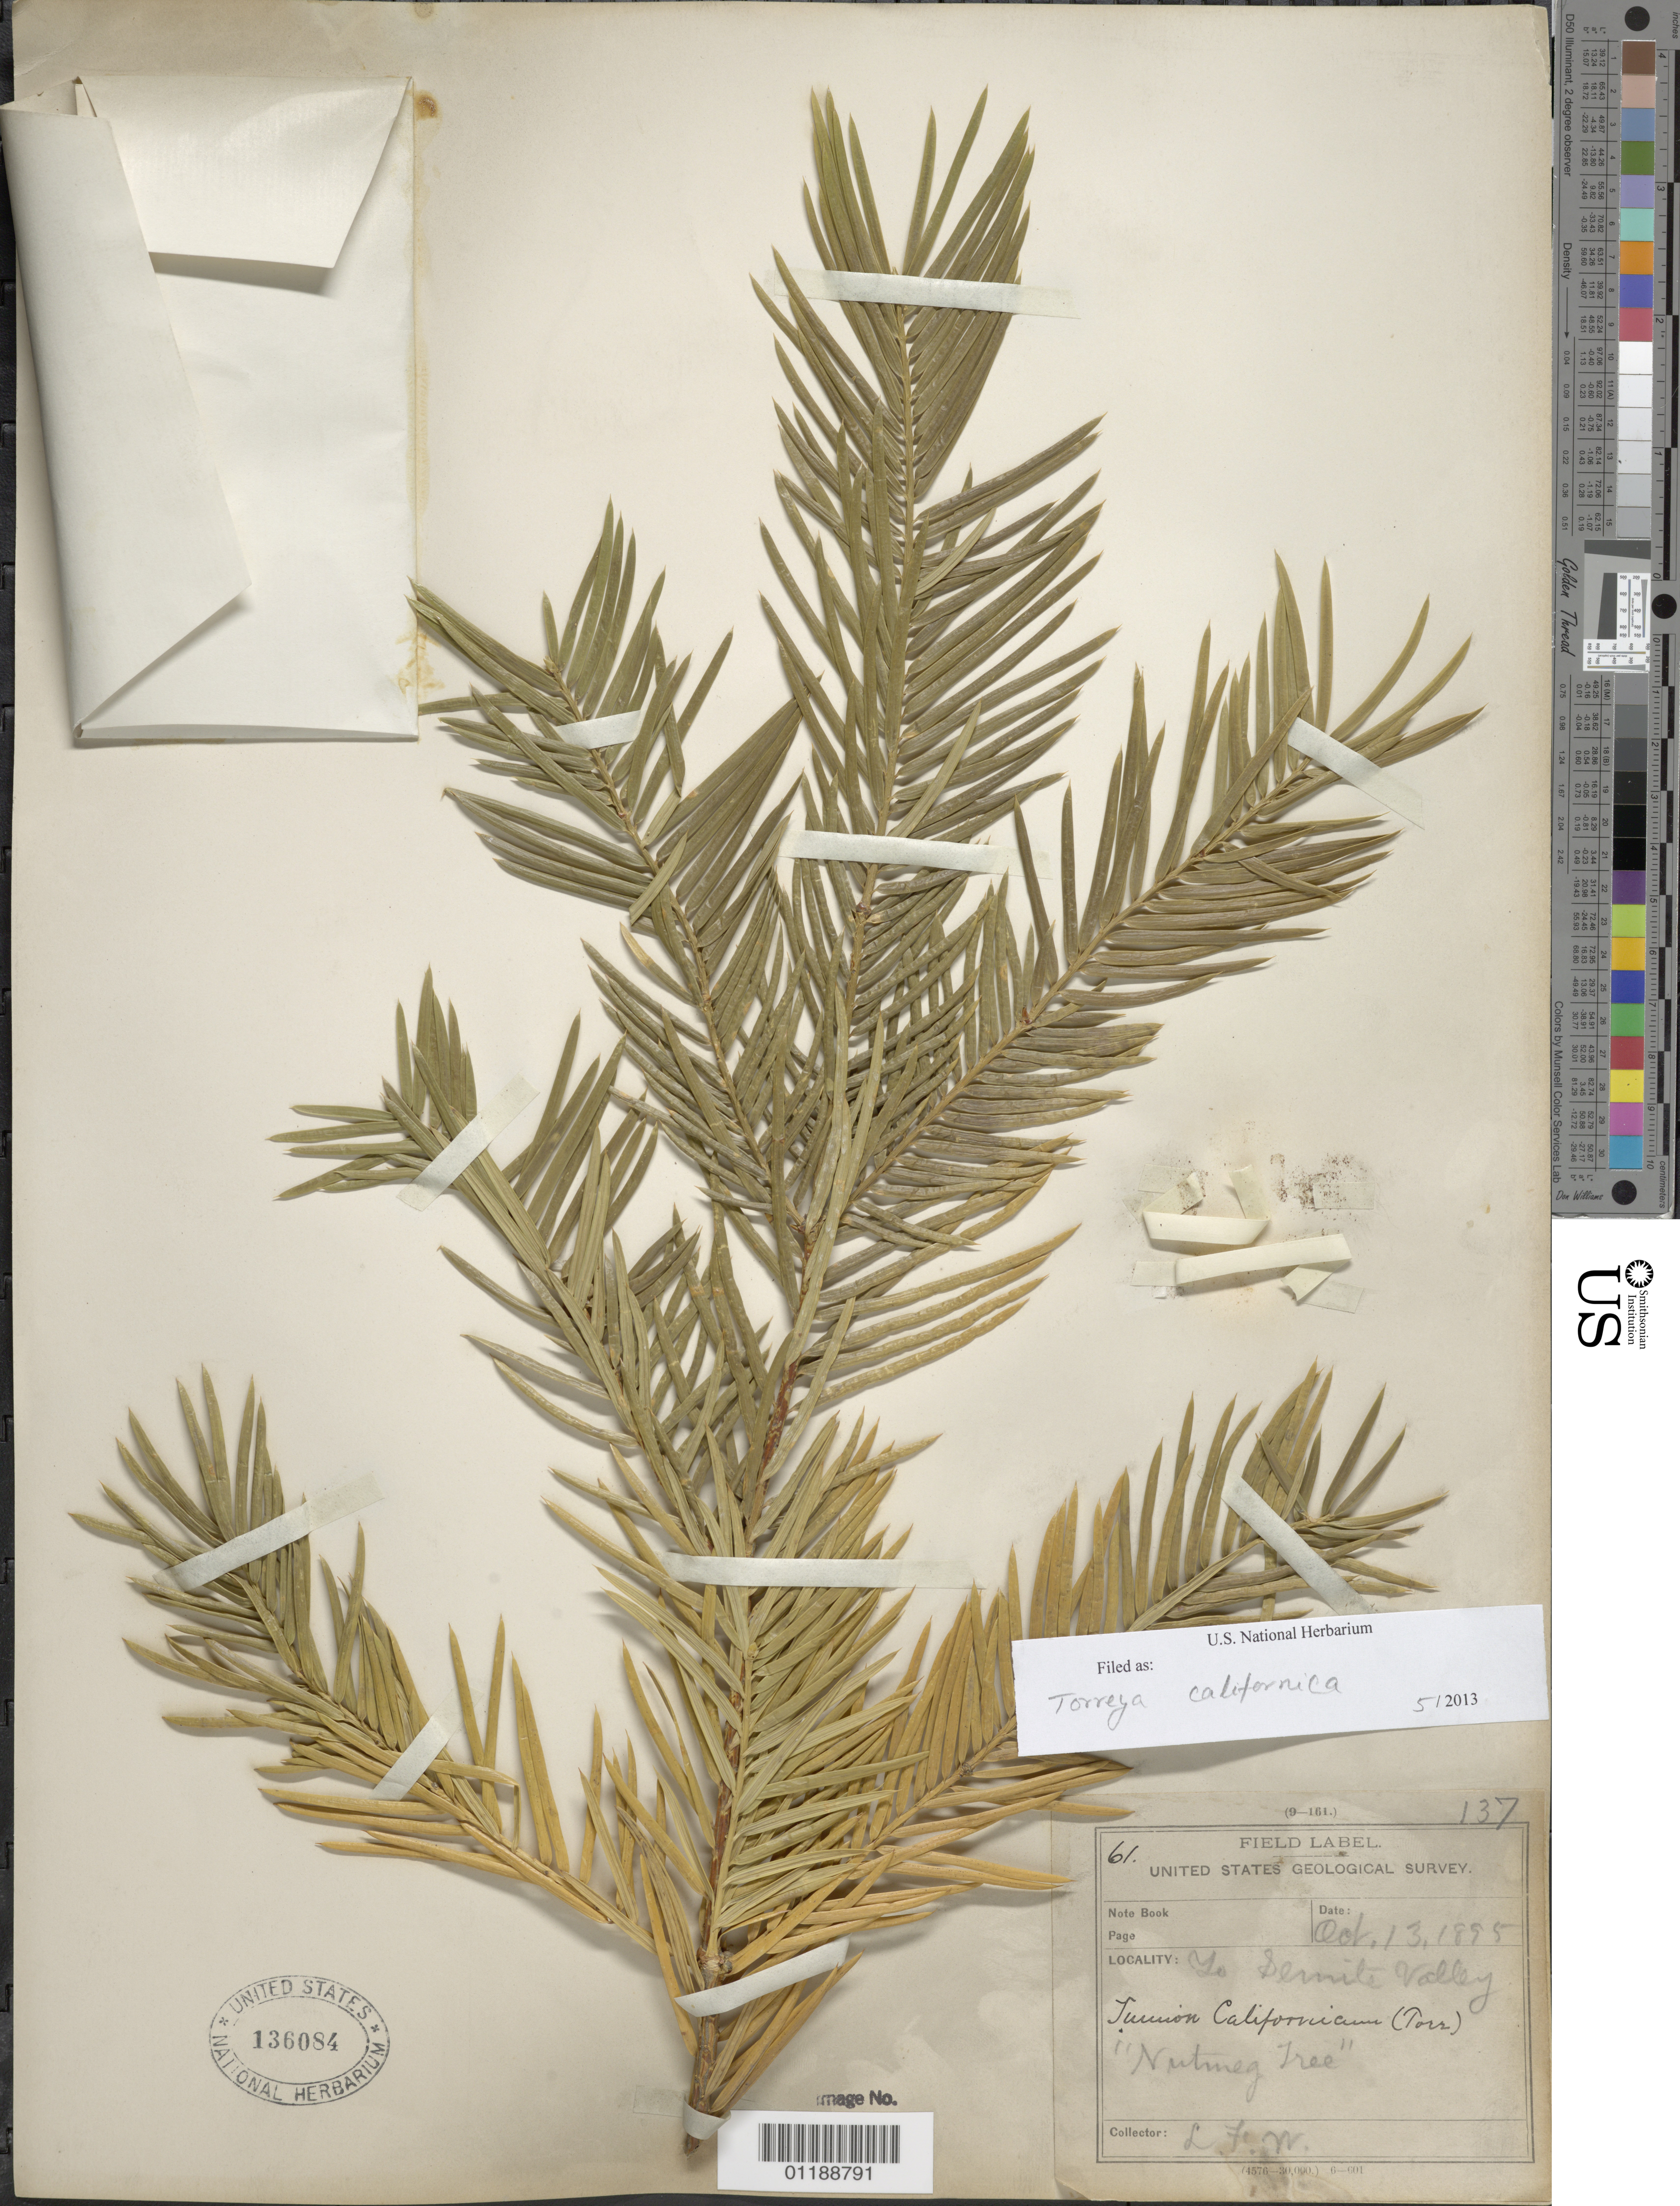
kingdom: Plantae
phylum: Tracheophyta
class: Pinopsida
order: Pinales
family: Taxaceae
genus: Torreya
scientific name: Torreya californica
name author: Torr.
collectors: L. F. Ward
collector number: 61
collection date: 1895-10-13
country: United States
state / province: California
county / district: Mariposa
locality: Yosemite Valley.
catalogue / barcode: US 136084